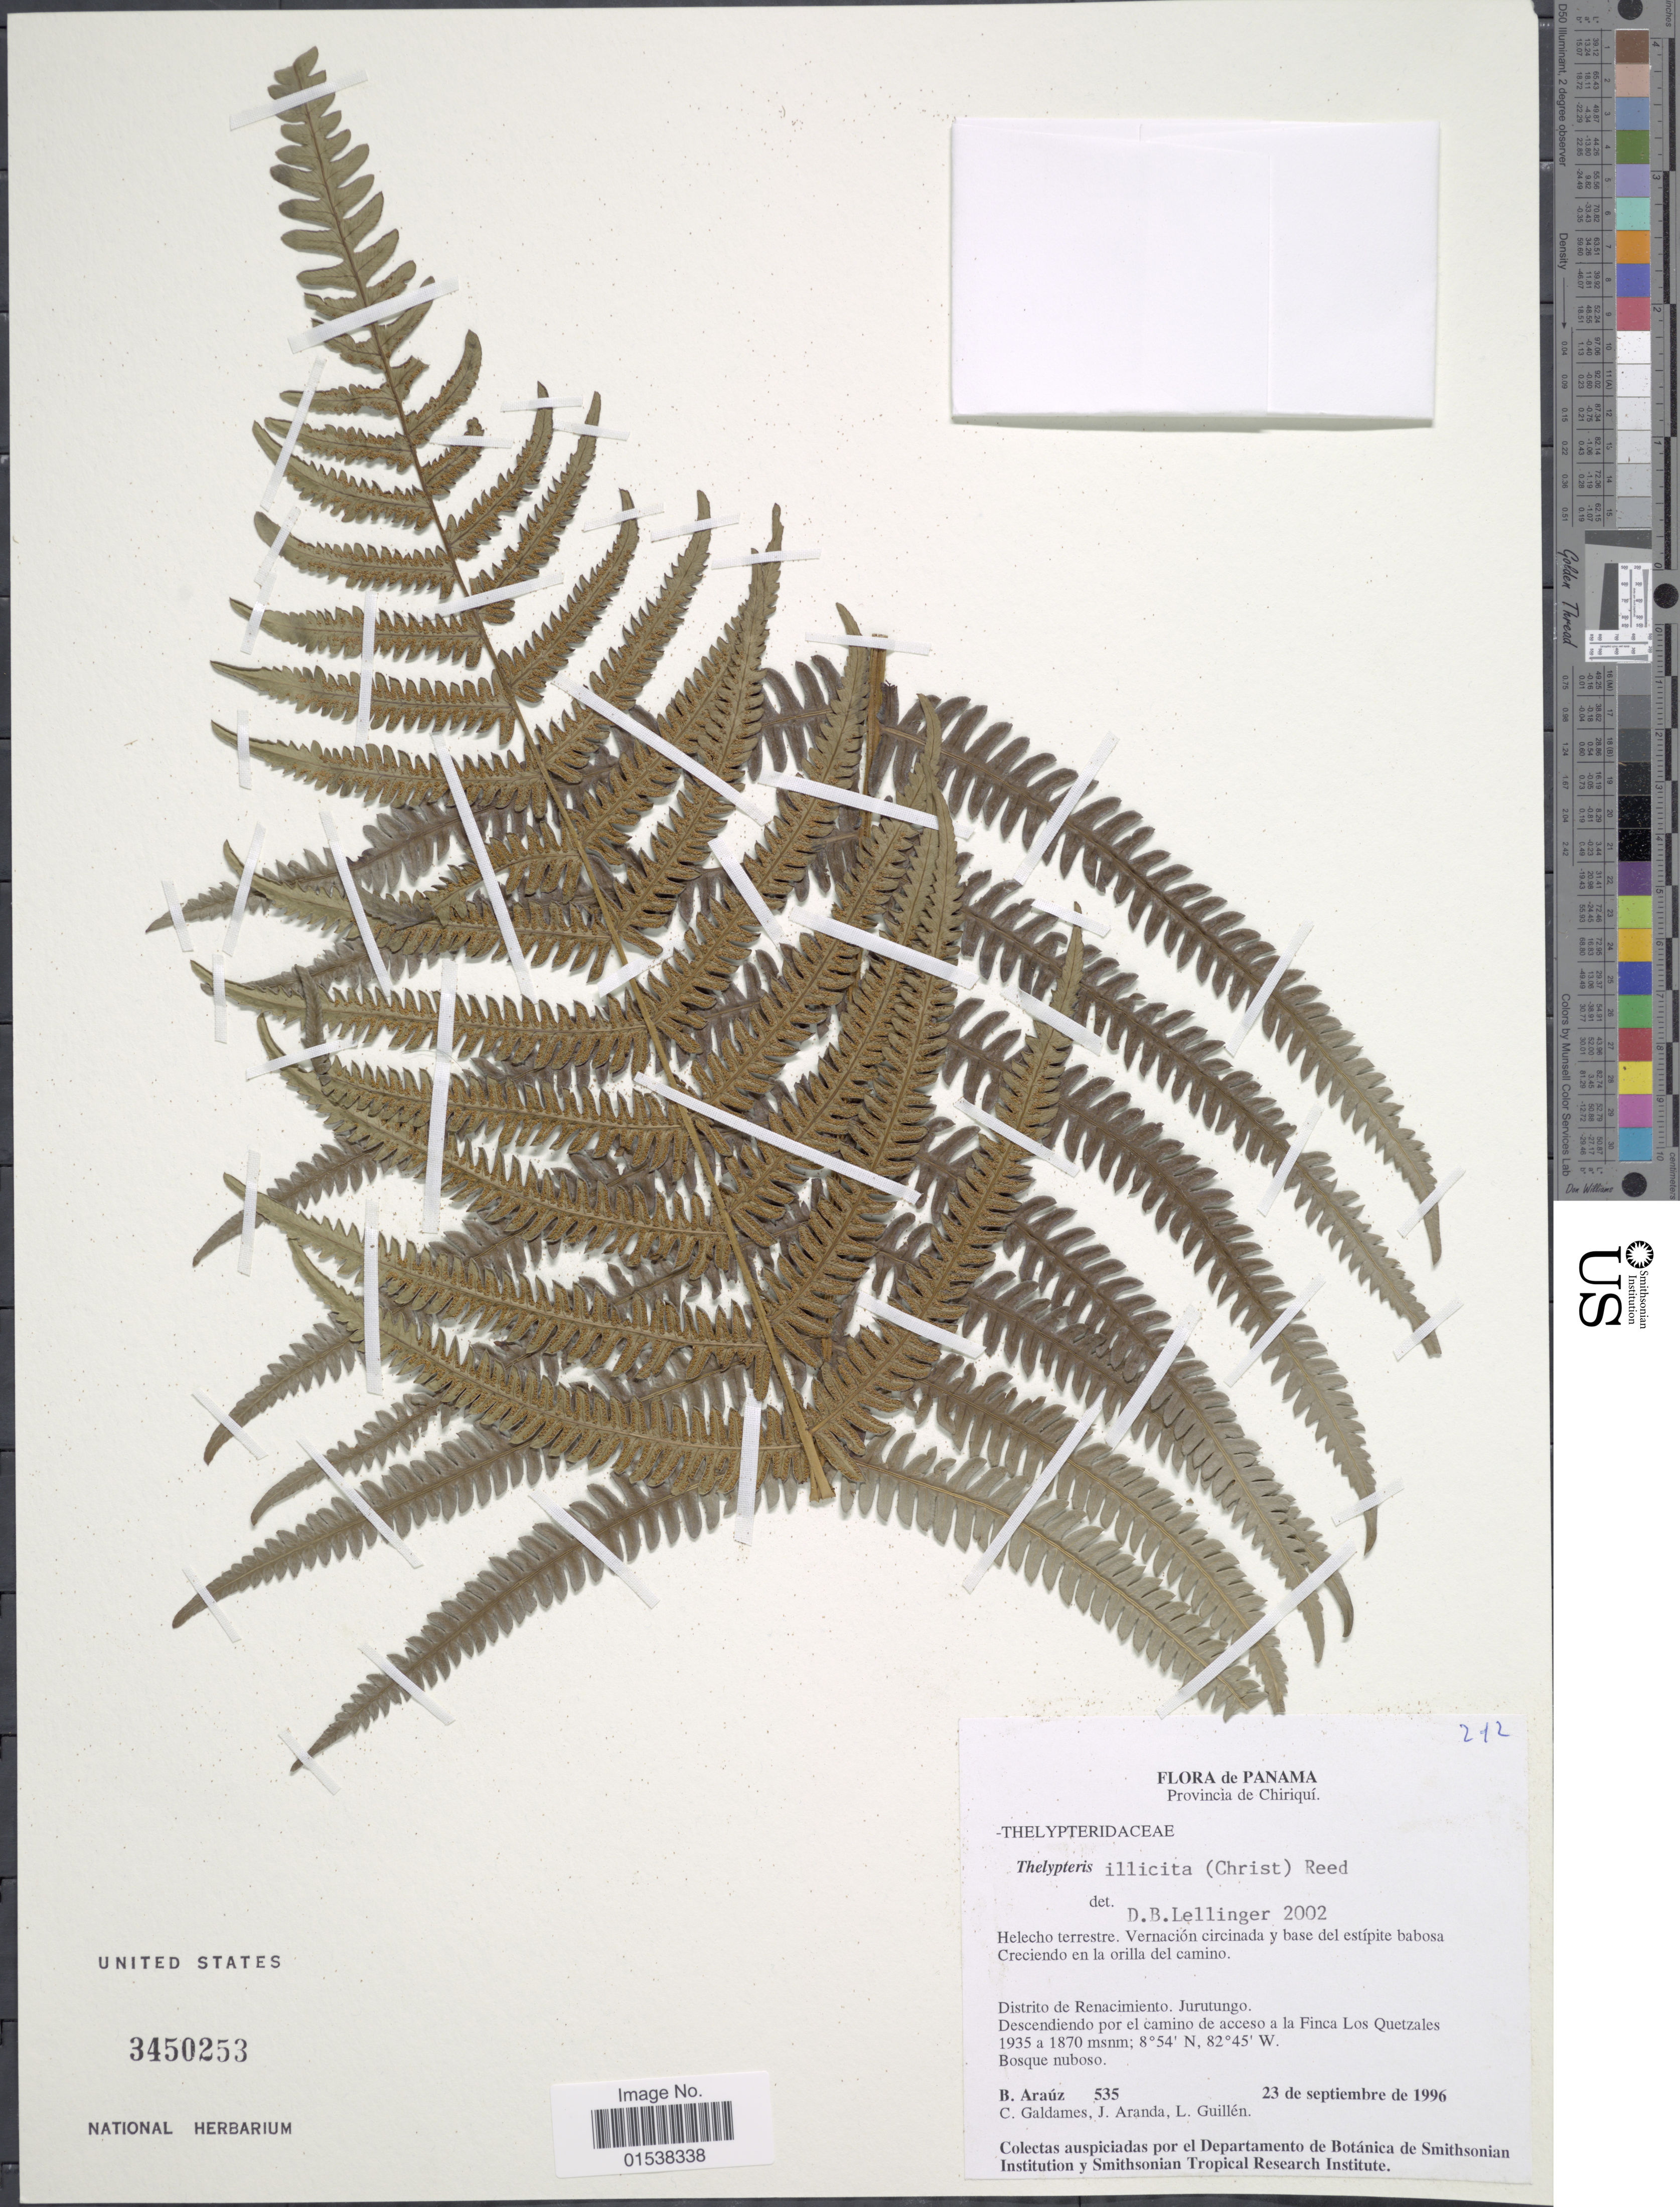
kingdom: Plantae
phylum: Tracheophyta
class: Polypodiopsida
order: Polypodiales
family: Thelypteridaceae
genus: Amauropelta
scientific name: Amauropelta illicita (Christ) comb. nov., ined 2015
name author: (Christ)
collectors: B. Araúz, C. Galdames, J. Aranda & L. Guillén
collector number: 535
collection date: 1996-09-23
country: Panama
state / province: Chiriqui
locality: Provincia de Chiriqui, Distrito de Renacimiento, Jurutungo, descendiendo por el camino de acceso a la Finca Los Quetzales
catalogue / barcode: US 3450253